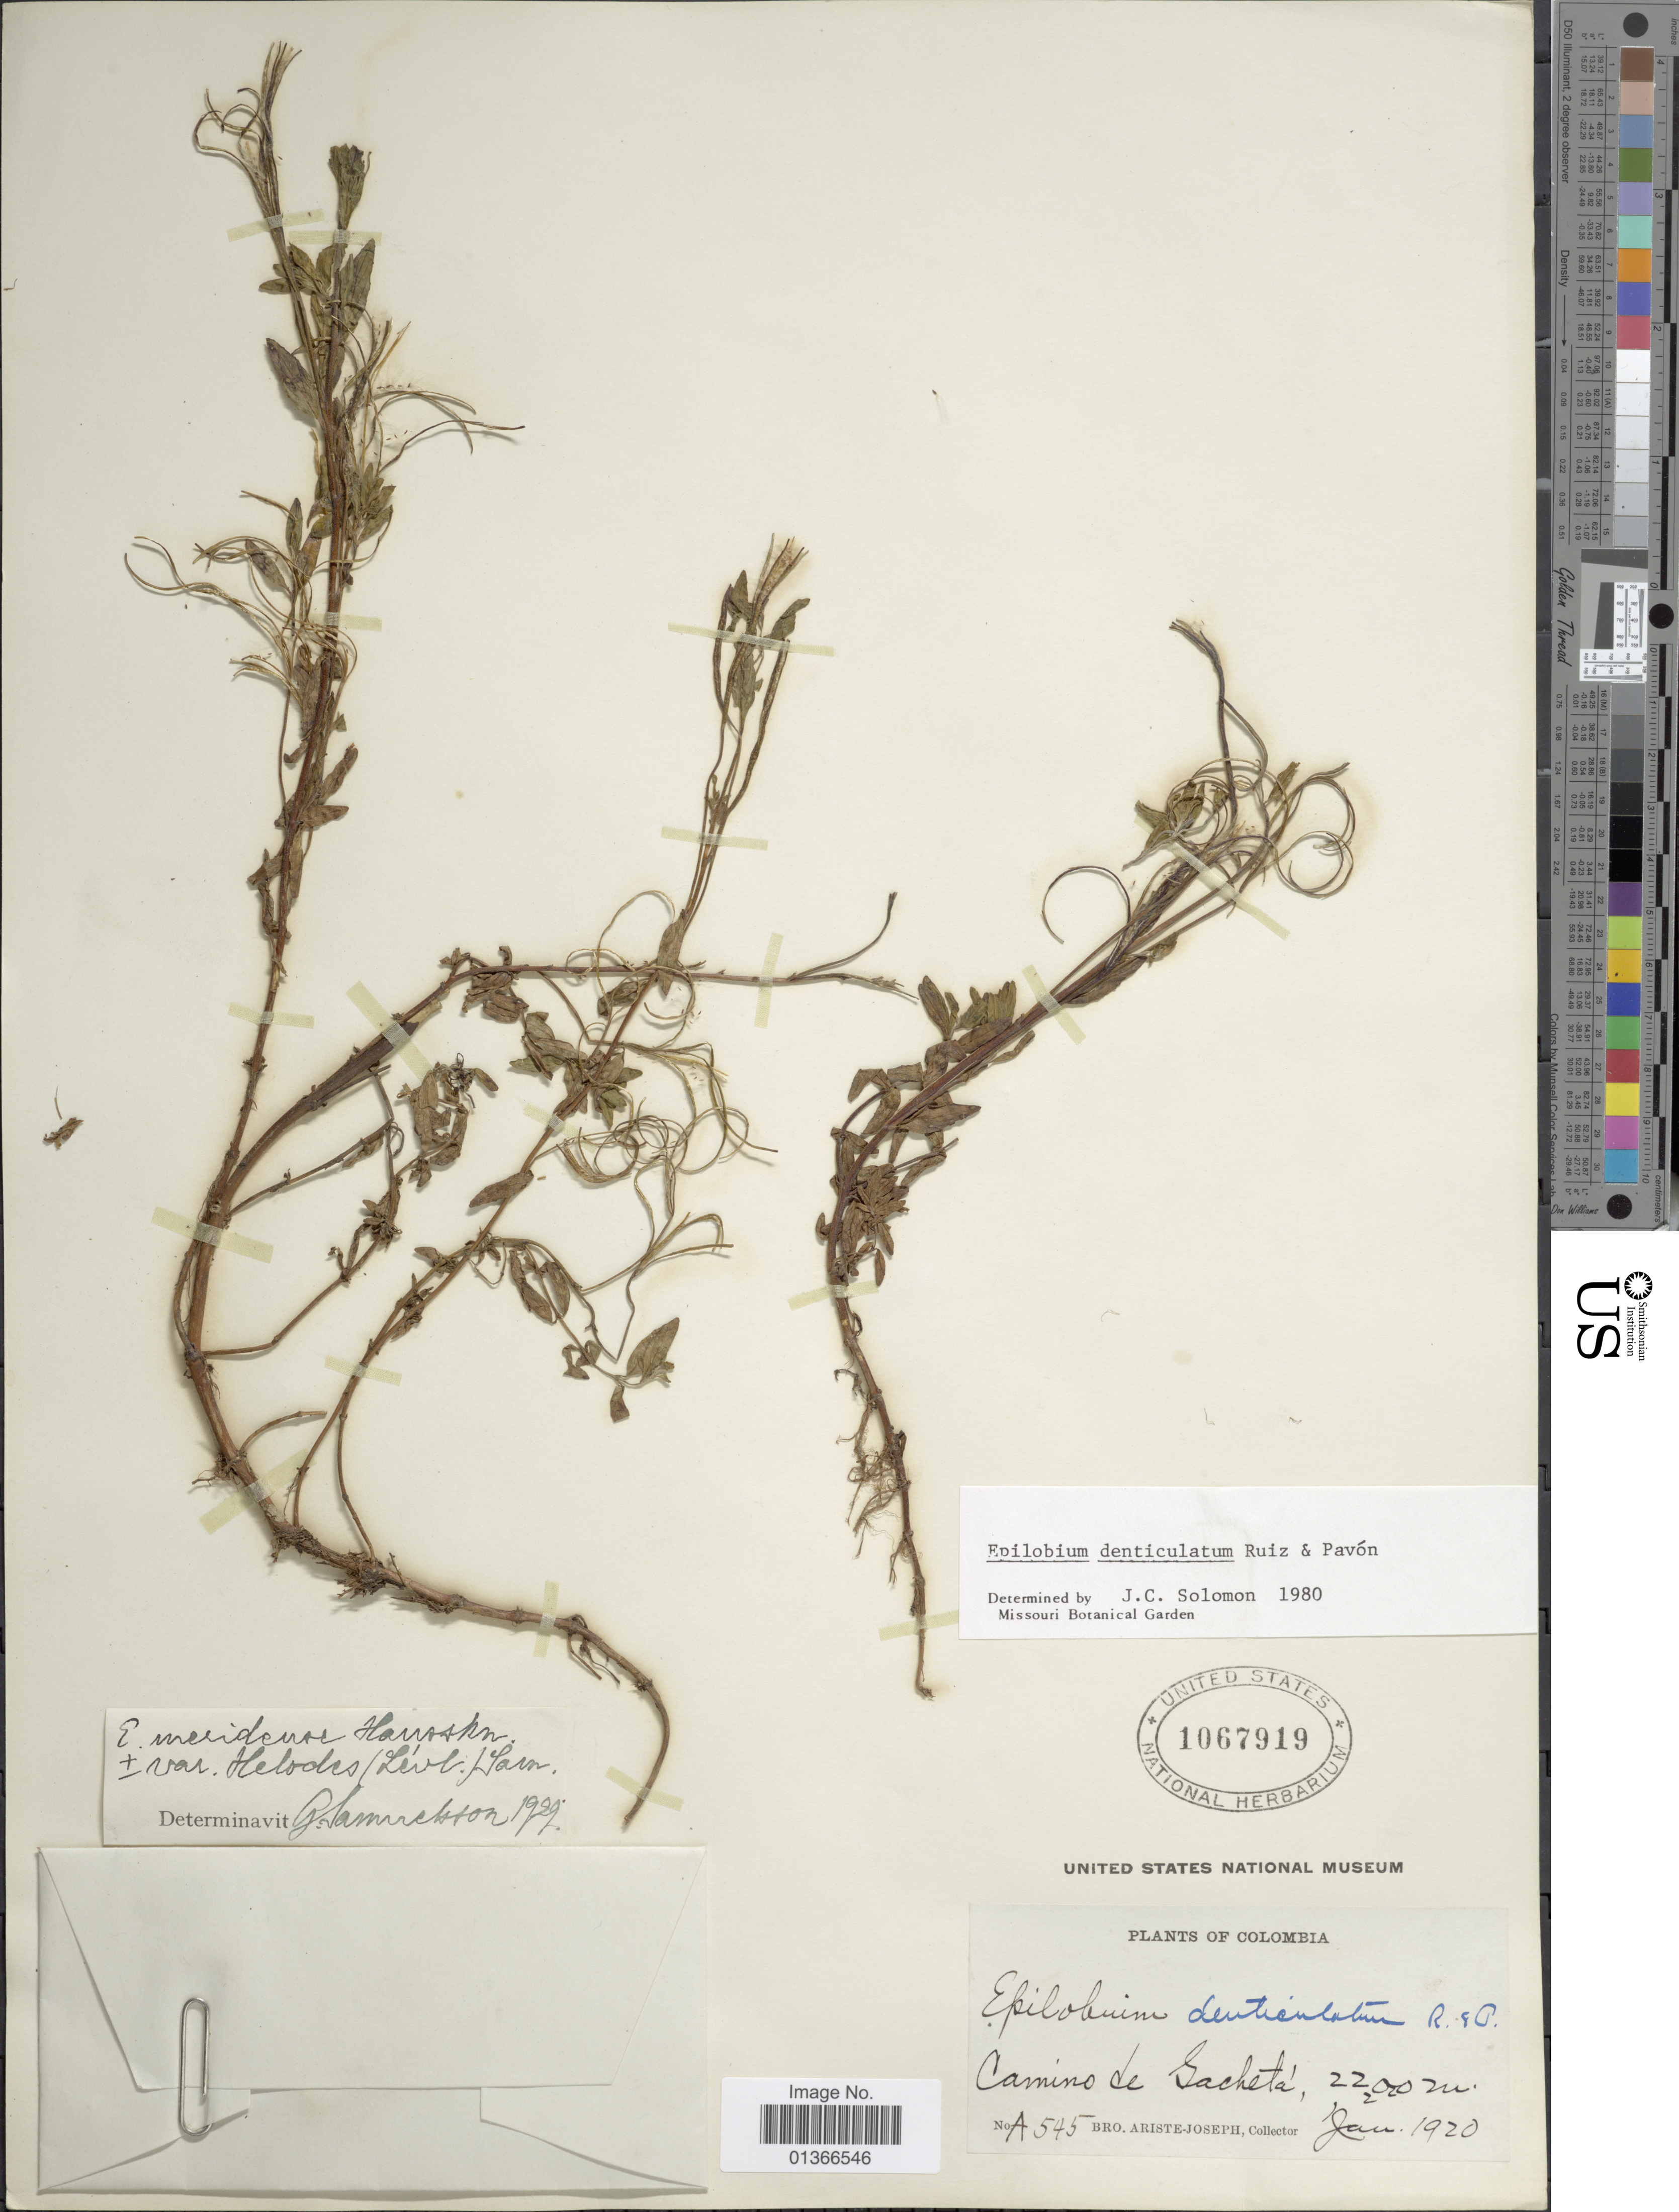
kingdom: Plantae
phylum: Tracheophyta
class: Magnoliopsida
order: Myrtales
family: Onagraceae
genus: Epilobium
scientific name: Epilobium denticulatum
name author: Ruiz & Pav.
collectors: Bro. Ariste-Joseph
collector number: A545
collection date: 1920-01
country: Colombia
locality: Camino de Gacheta.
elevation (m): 2200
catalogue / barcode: US 1067919